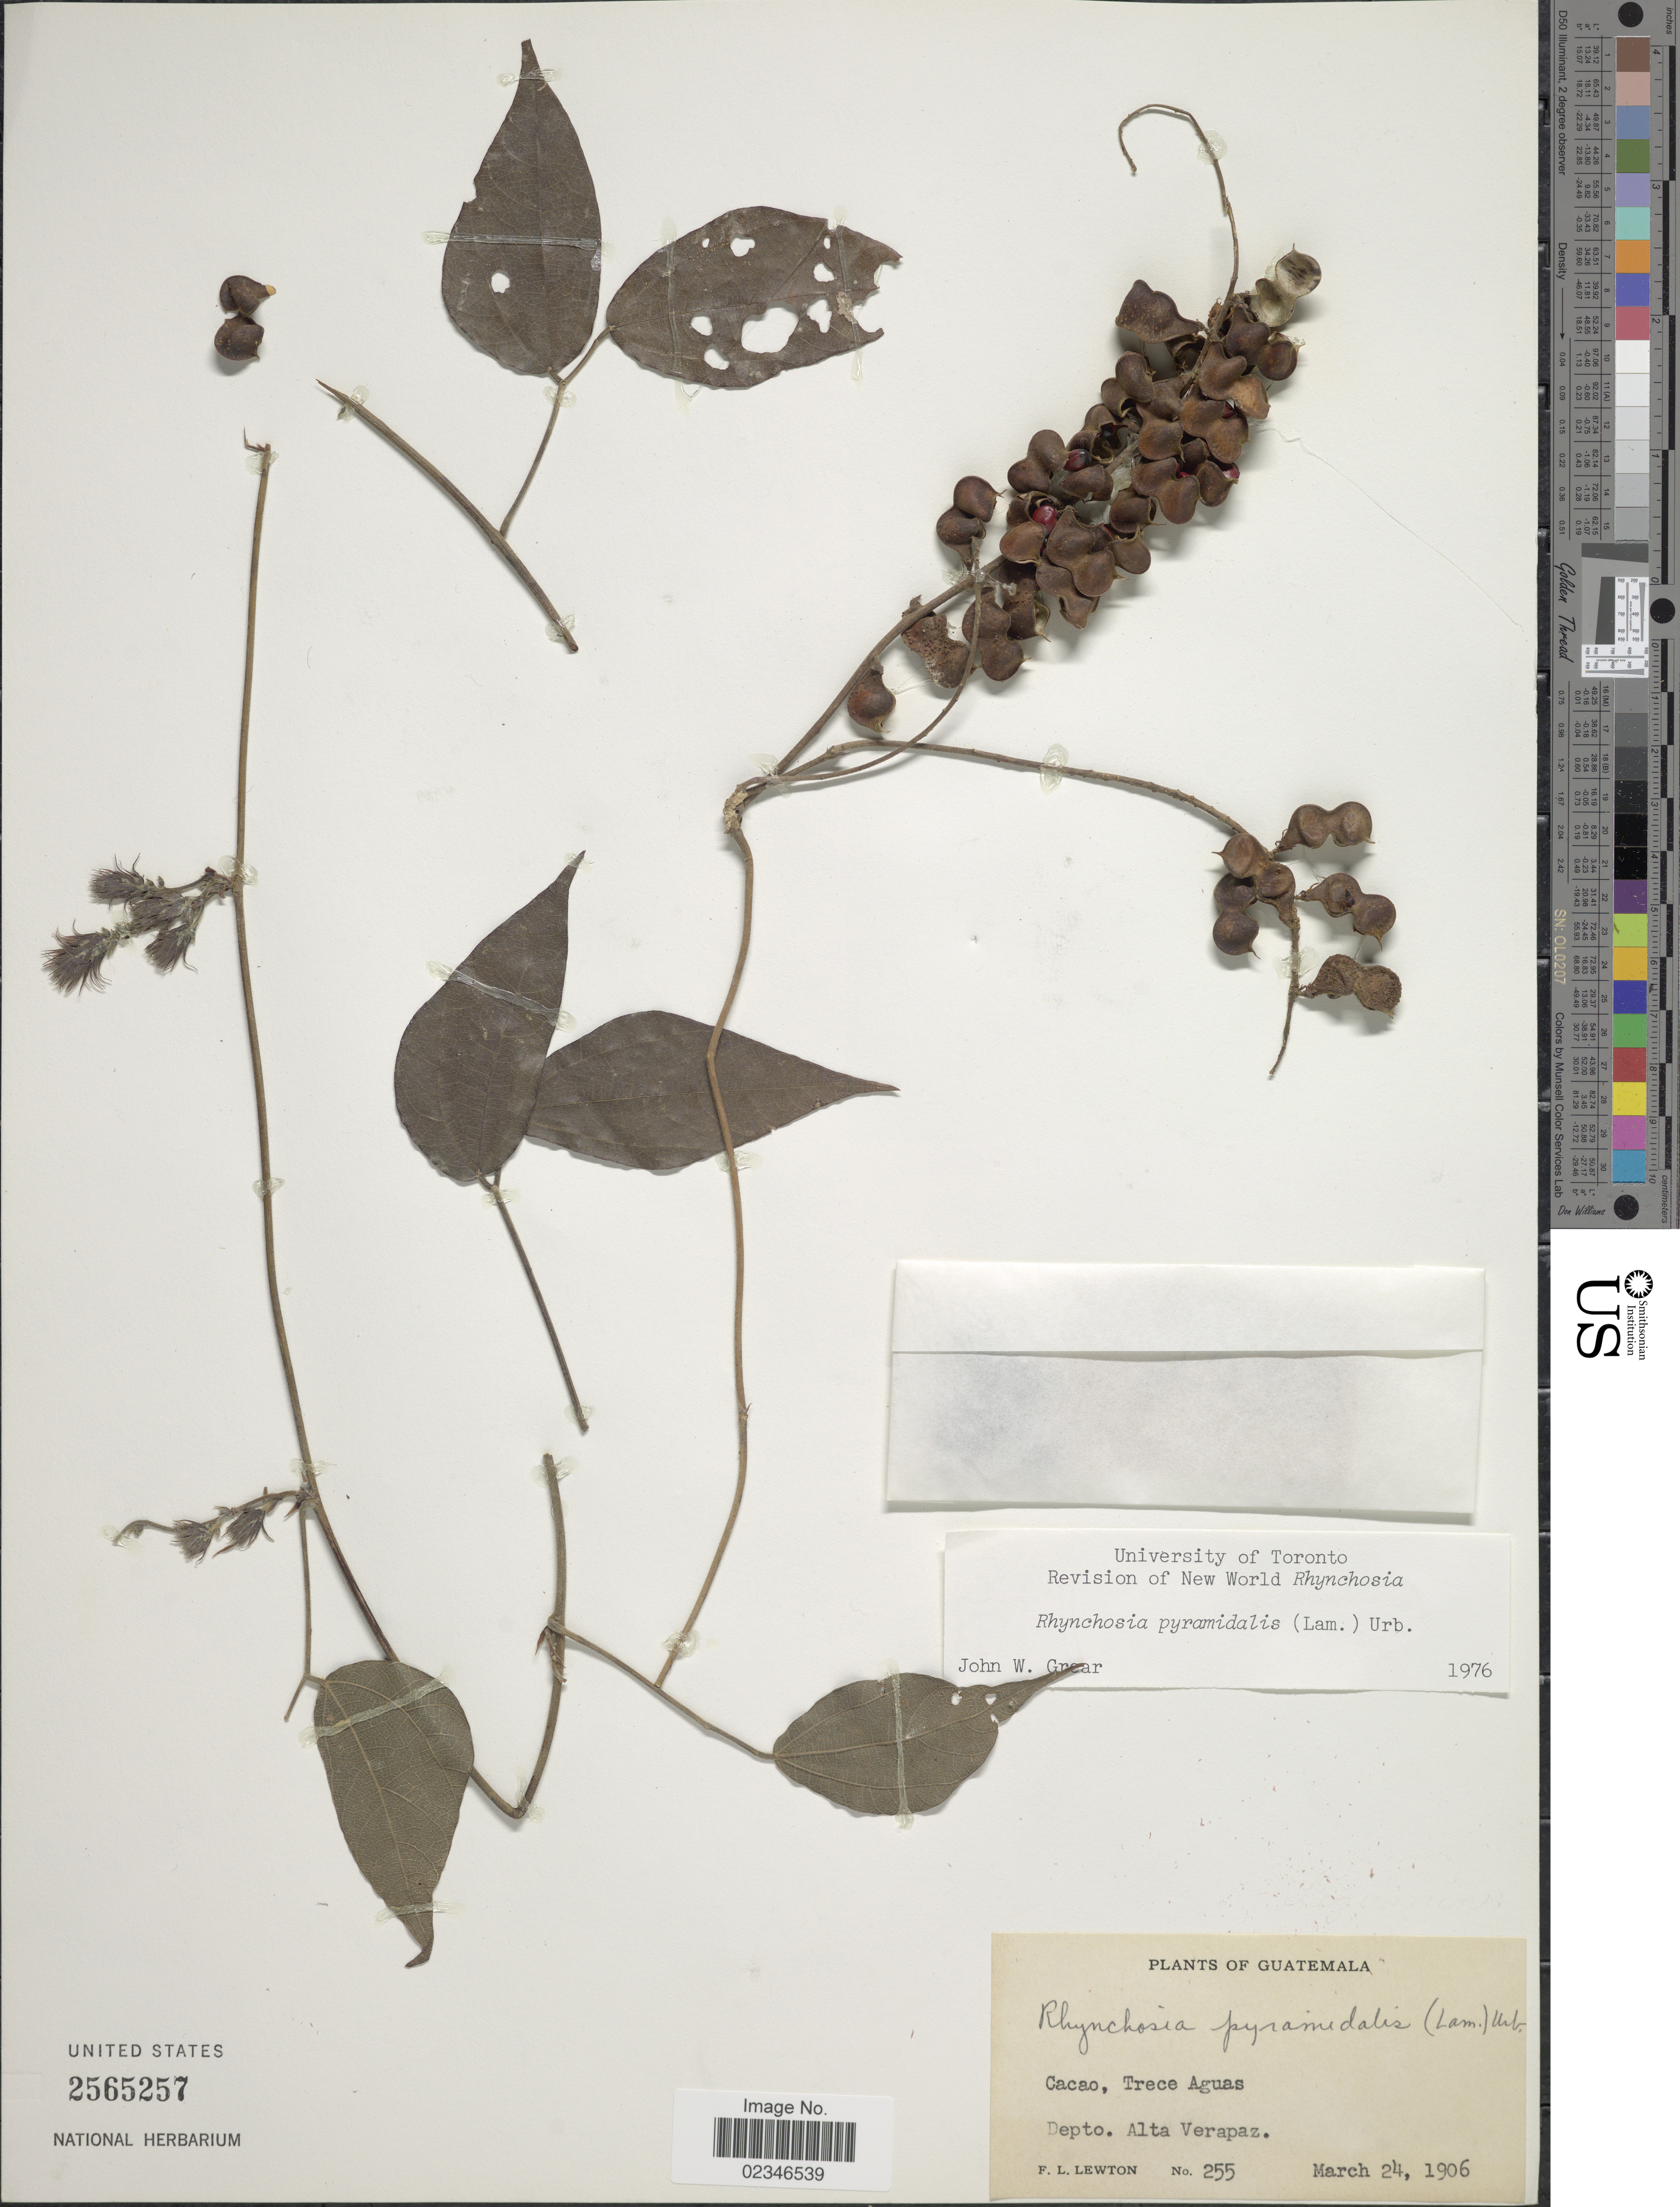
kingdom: Plantae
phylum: Tracheophyta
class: Magnoliopsida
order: Fabales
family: Fabaceae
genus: Rhynchosia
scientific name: Rhynchosia pyramidalis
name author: (Lam.) Urb.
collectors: F. L. Lewton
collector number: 255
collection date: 1906-03-24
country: Guatemala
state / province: Alta Verapaz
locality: Cacao, Trece Aguas, Depto. Alta Verapaz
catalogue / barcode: US 2565257